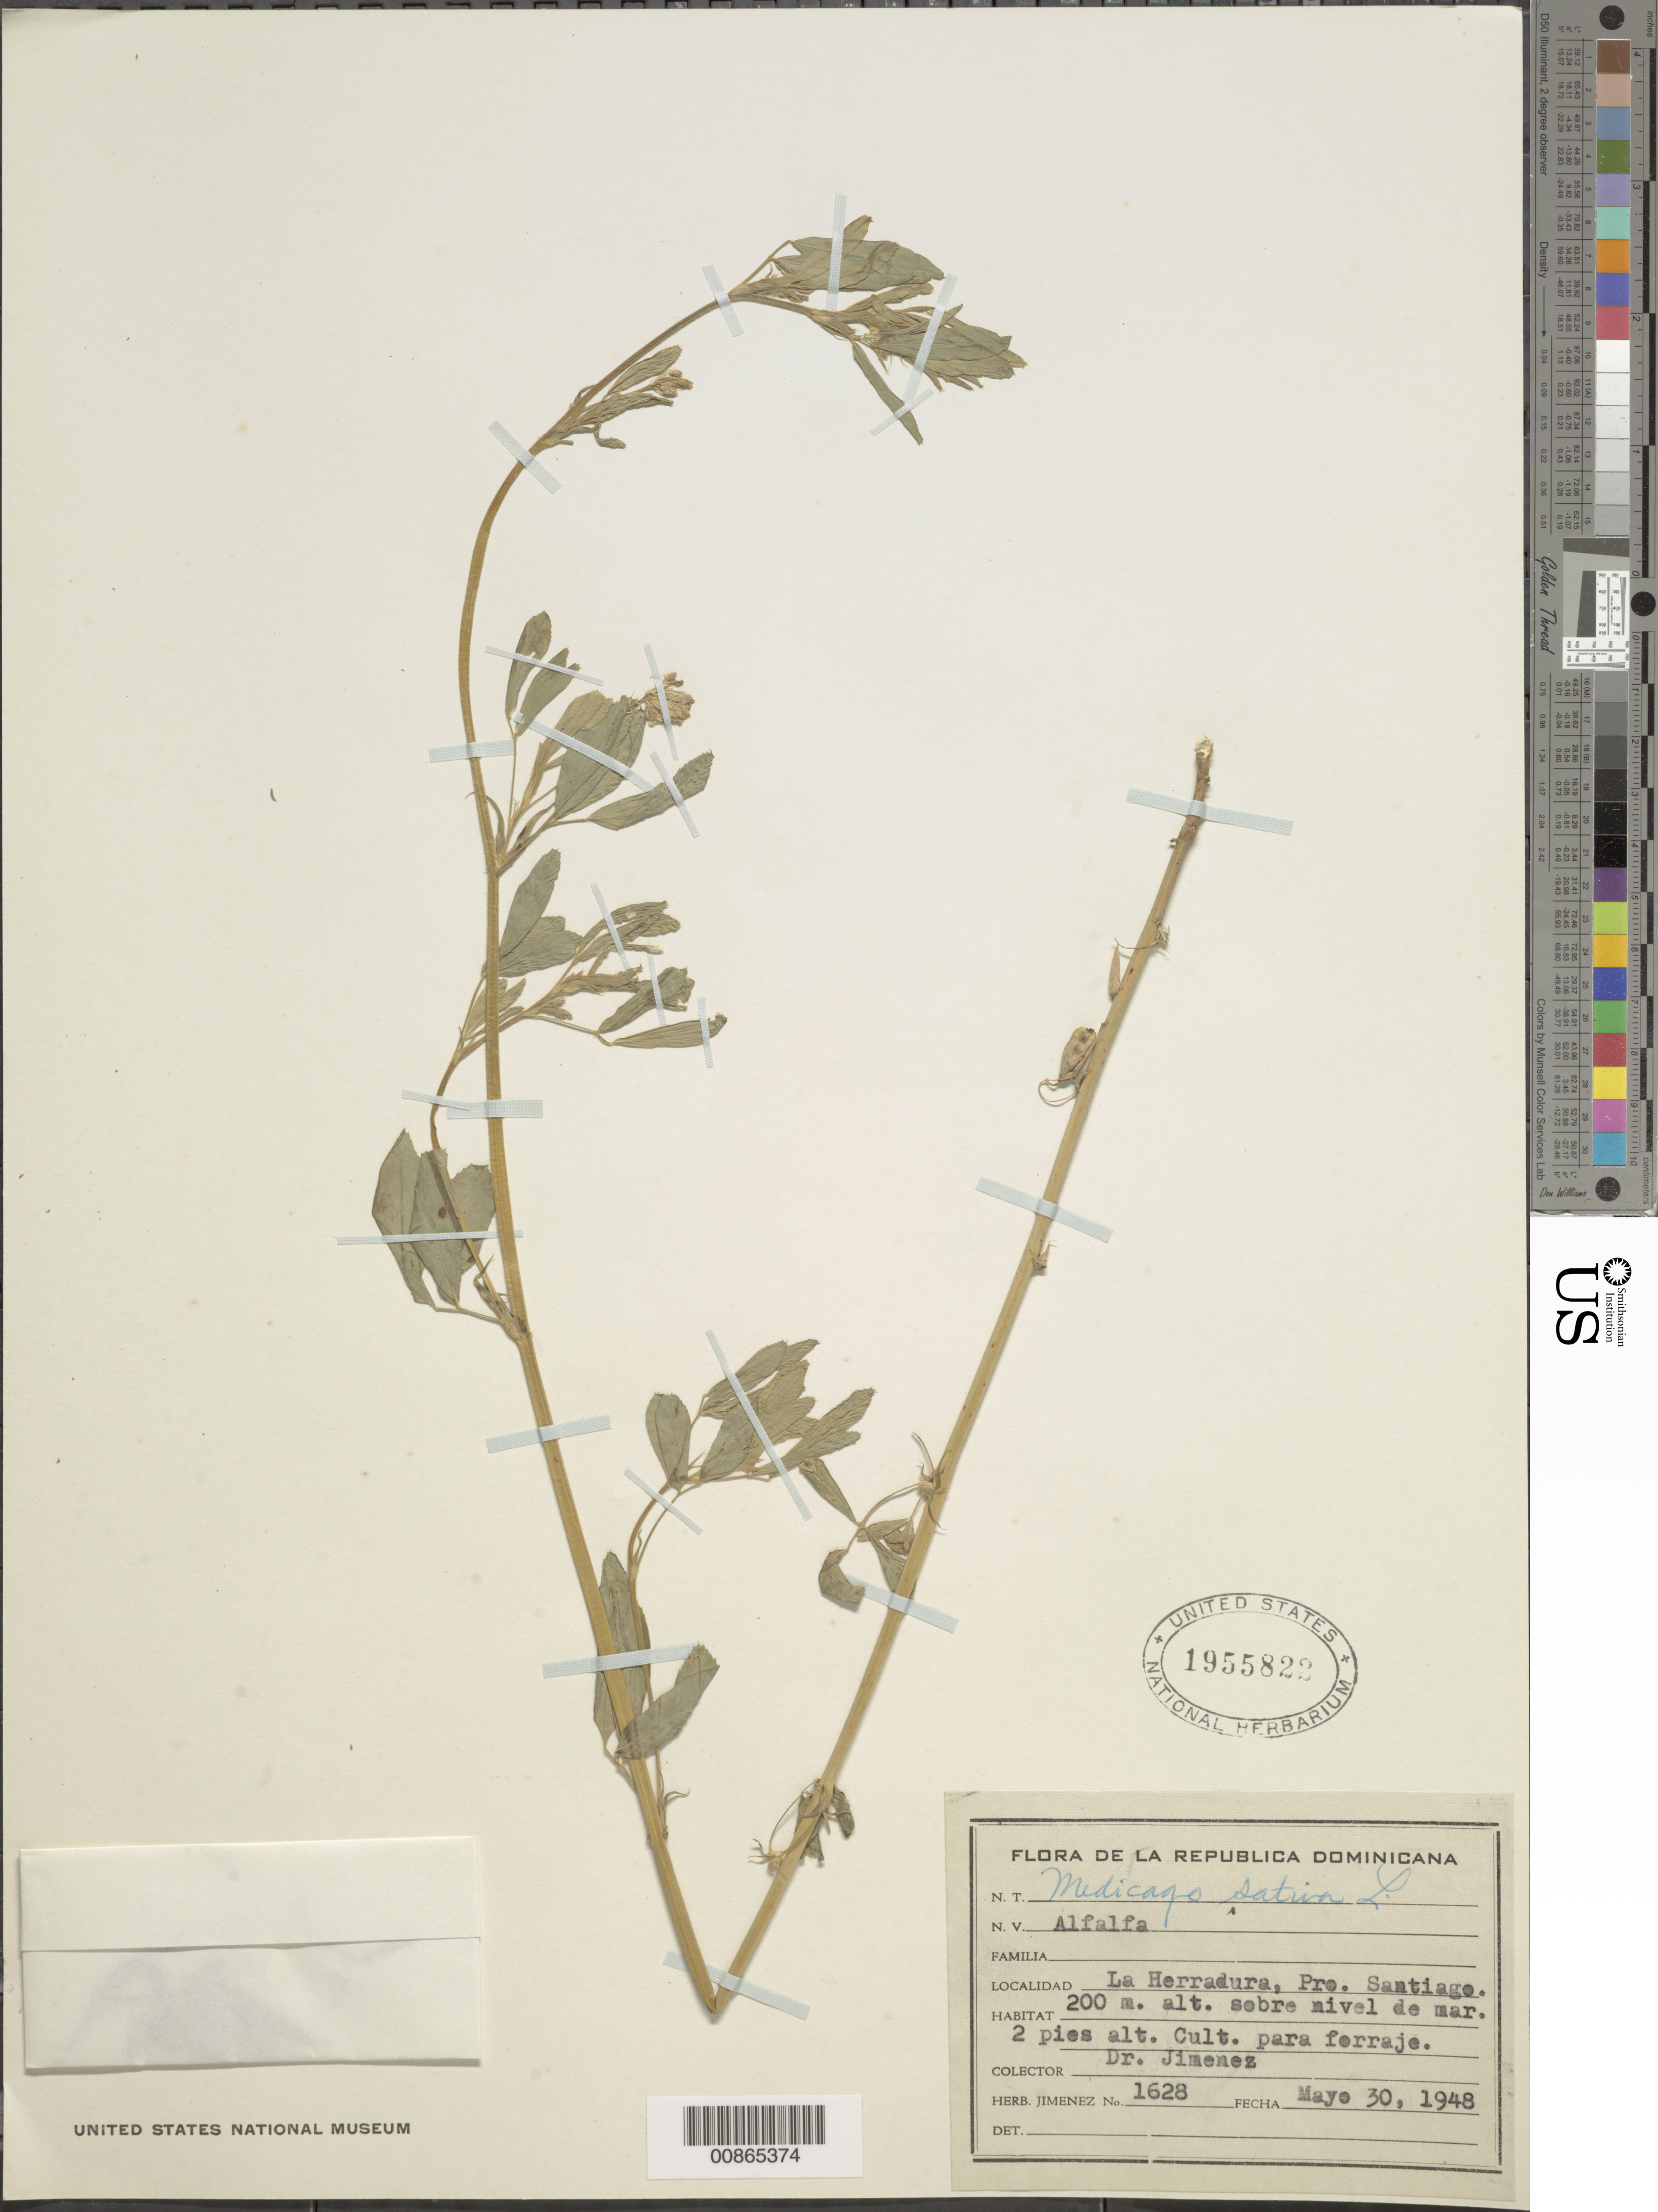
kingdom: Plantae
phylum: Tracheophyta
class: Magnoliopsida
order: Fabales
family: Fabaceae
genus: Medicago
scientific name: Medicago sativa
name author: L.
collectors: J. J. Jiménez Almonte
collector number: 1628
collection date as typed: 30 May 1948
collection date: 1948-05-30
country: Dominican Republic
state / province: Santiago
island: Hispaniola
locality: La Herradura.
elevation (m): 200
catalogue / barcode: US 1955822